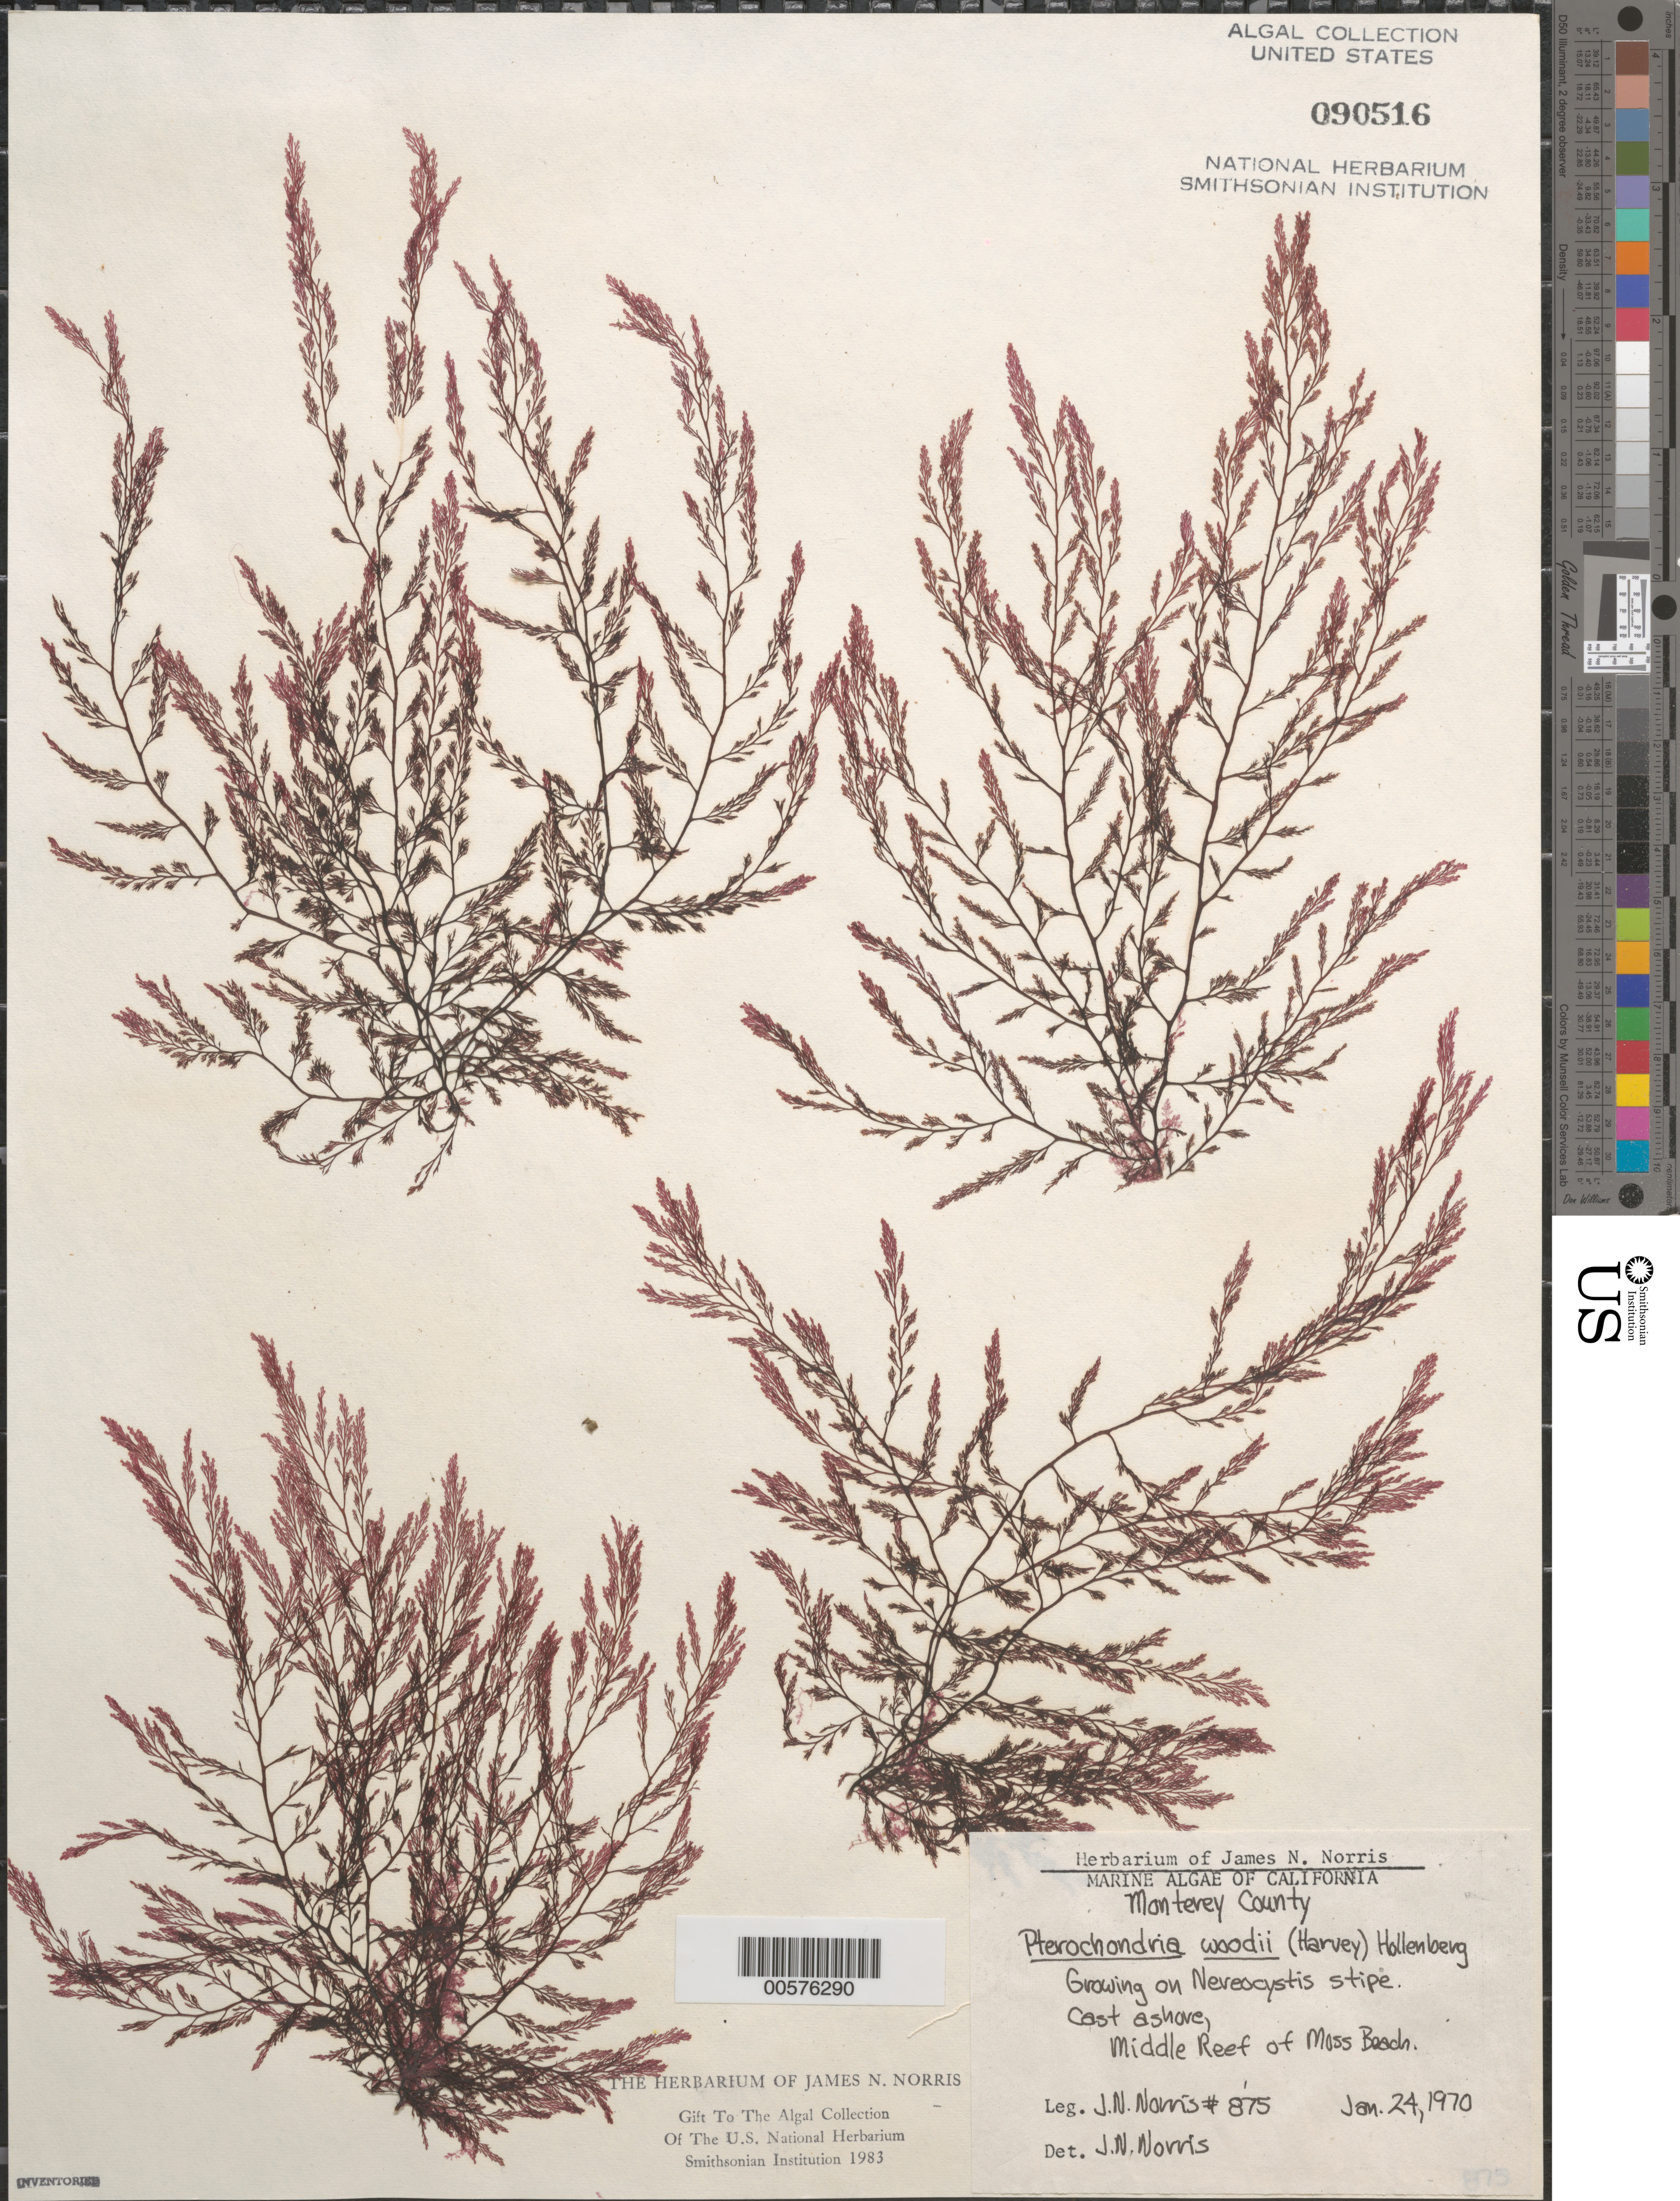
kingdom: Plantae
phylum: Rhodophyta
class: Florideophyceae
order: Ceramiales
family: Rhodomelaceae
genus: Pterochondria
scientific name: Pterochondria woodii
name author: (Harv.) Hollenb.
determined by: Norris, James N.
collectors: J. N. Norris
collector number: JN-875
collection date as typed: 24 Jan 1970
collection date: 1970-01-24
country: United States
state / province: California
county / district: Monterey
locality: Middle Reef of Moss Beach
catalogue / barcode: US 90516